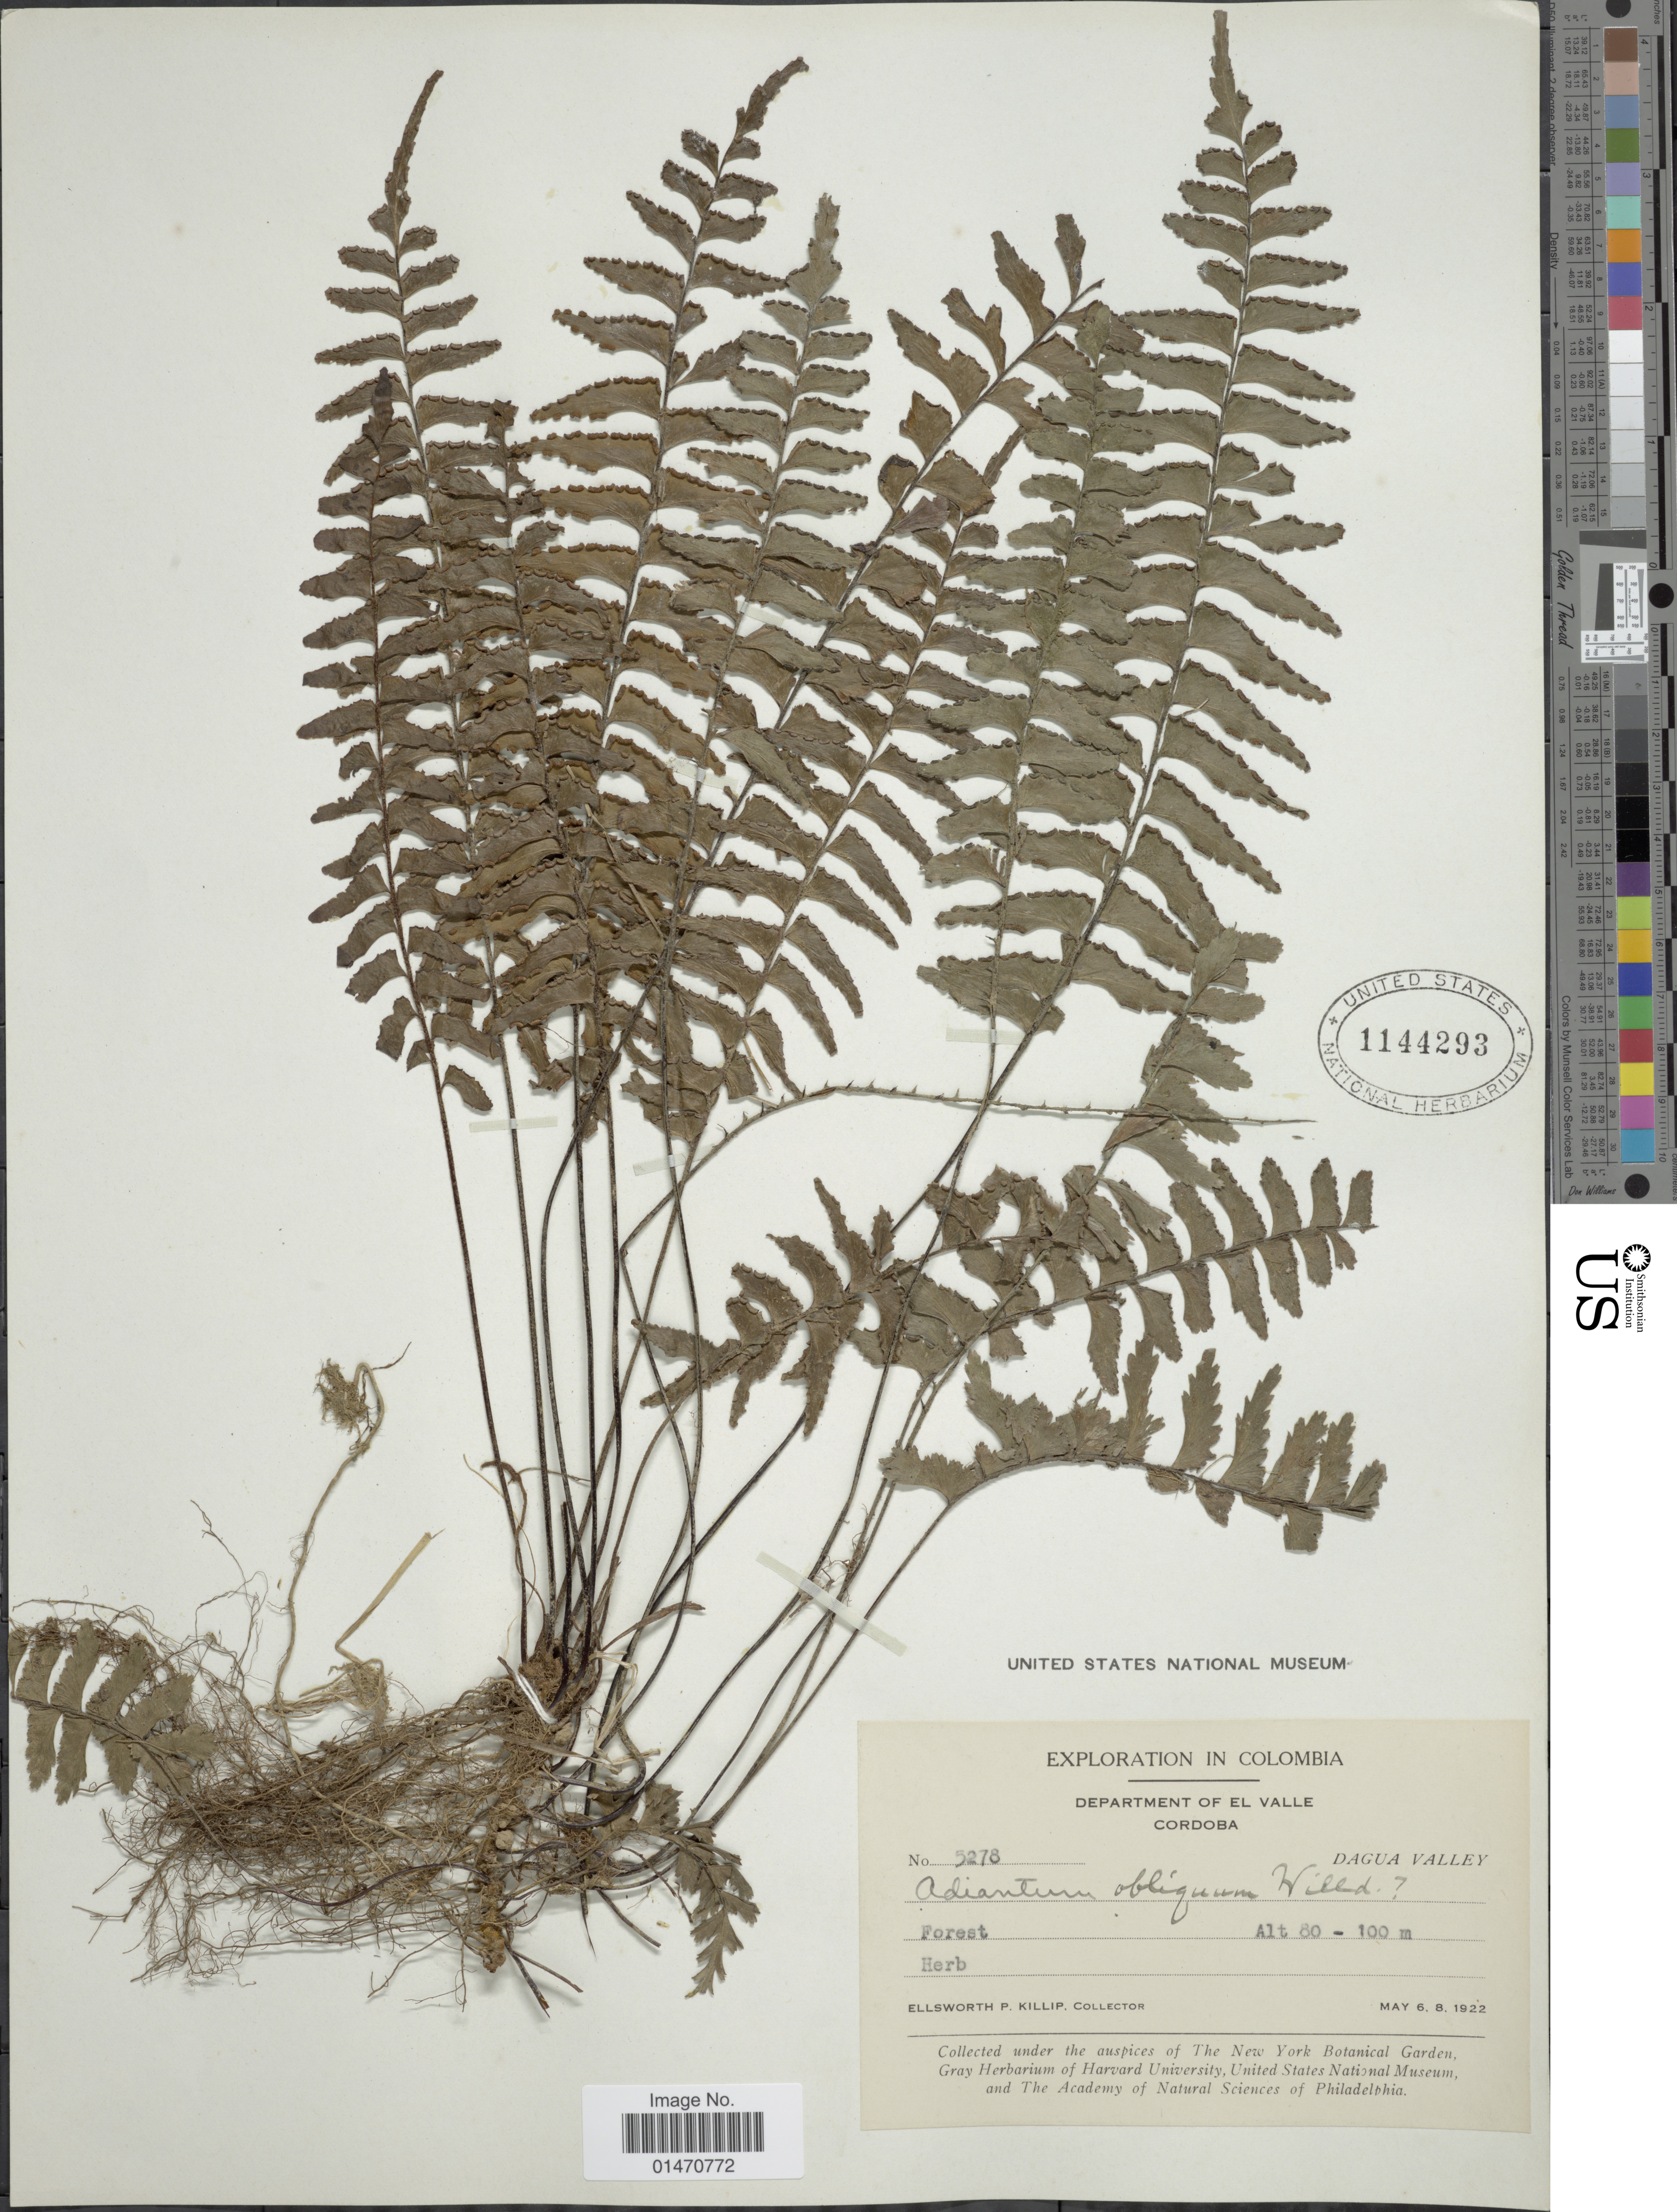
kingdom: Plantae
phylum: Tracheophyta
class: Polypodiopsida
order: Polypodiales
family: Pteridaceae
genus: Adiantum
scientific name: Adiantum obliquum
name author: Willd.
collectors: E. P. Killip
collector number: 5278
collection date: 1922-05-06/1922-05-08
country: Colombia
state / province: Córdoba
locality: Department of El Valle, Cordoba, Dagua Valley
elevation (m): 80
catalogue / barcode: US 1144293